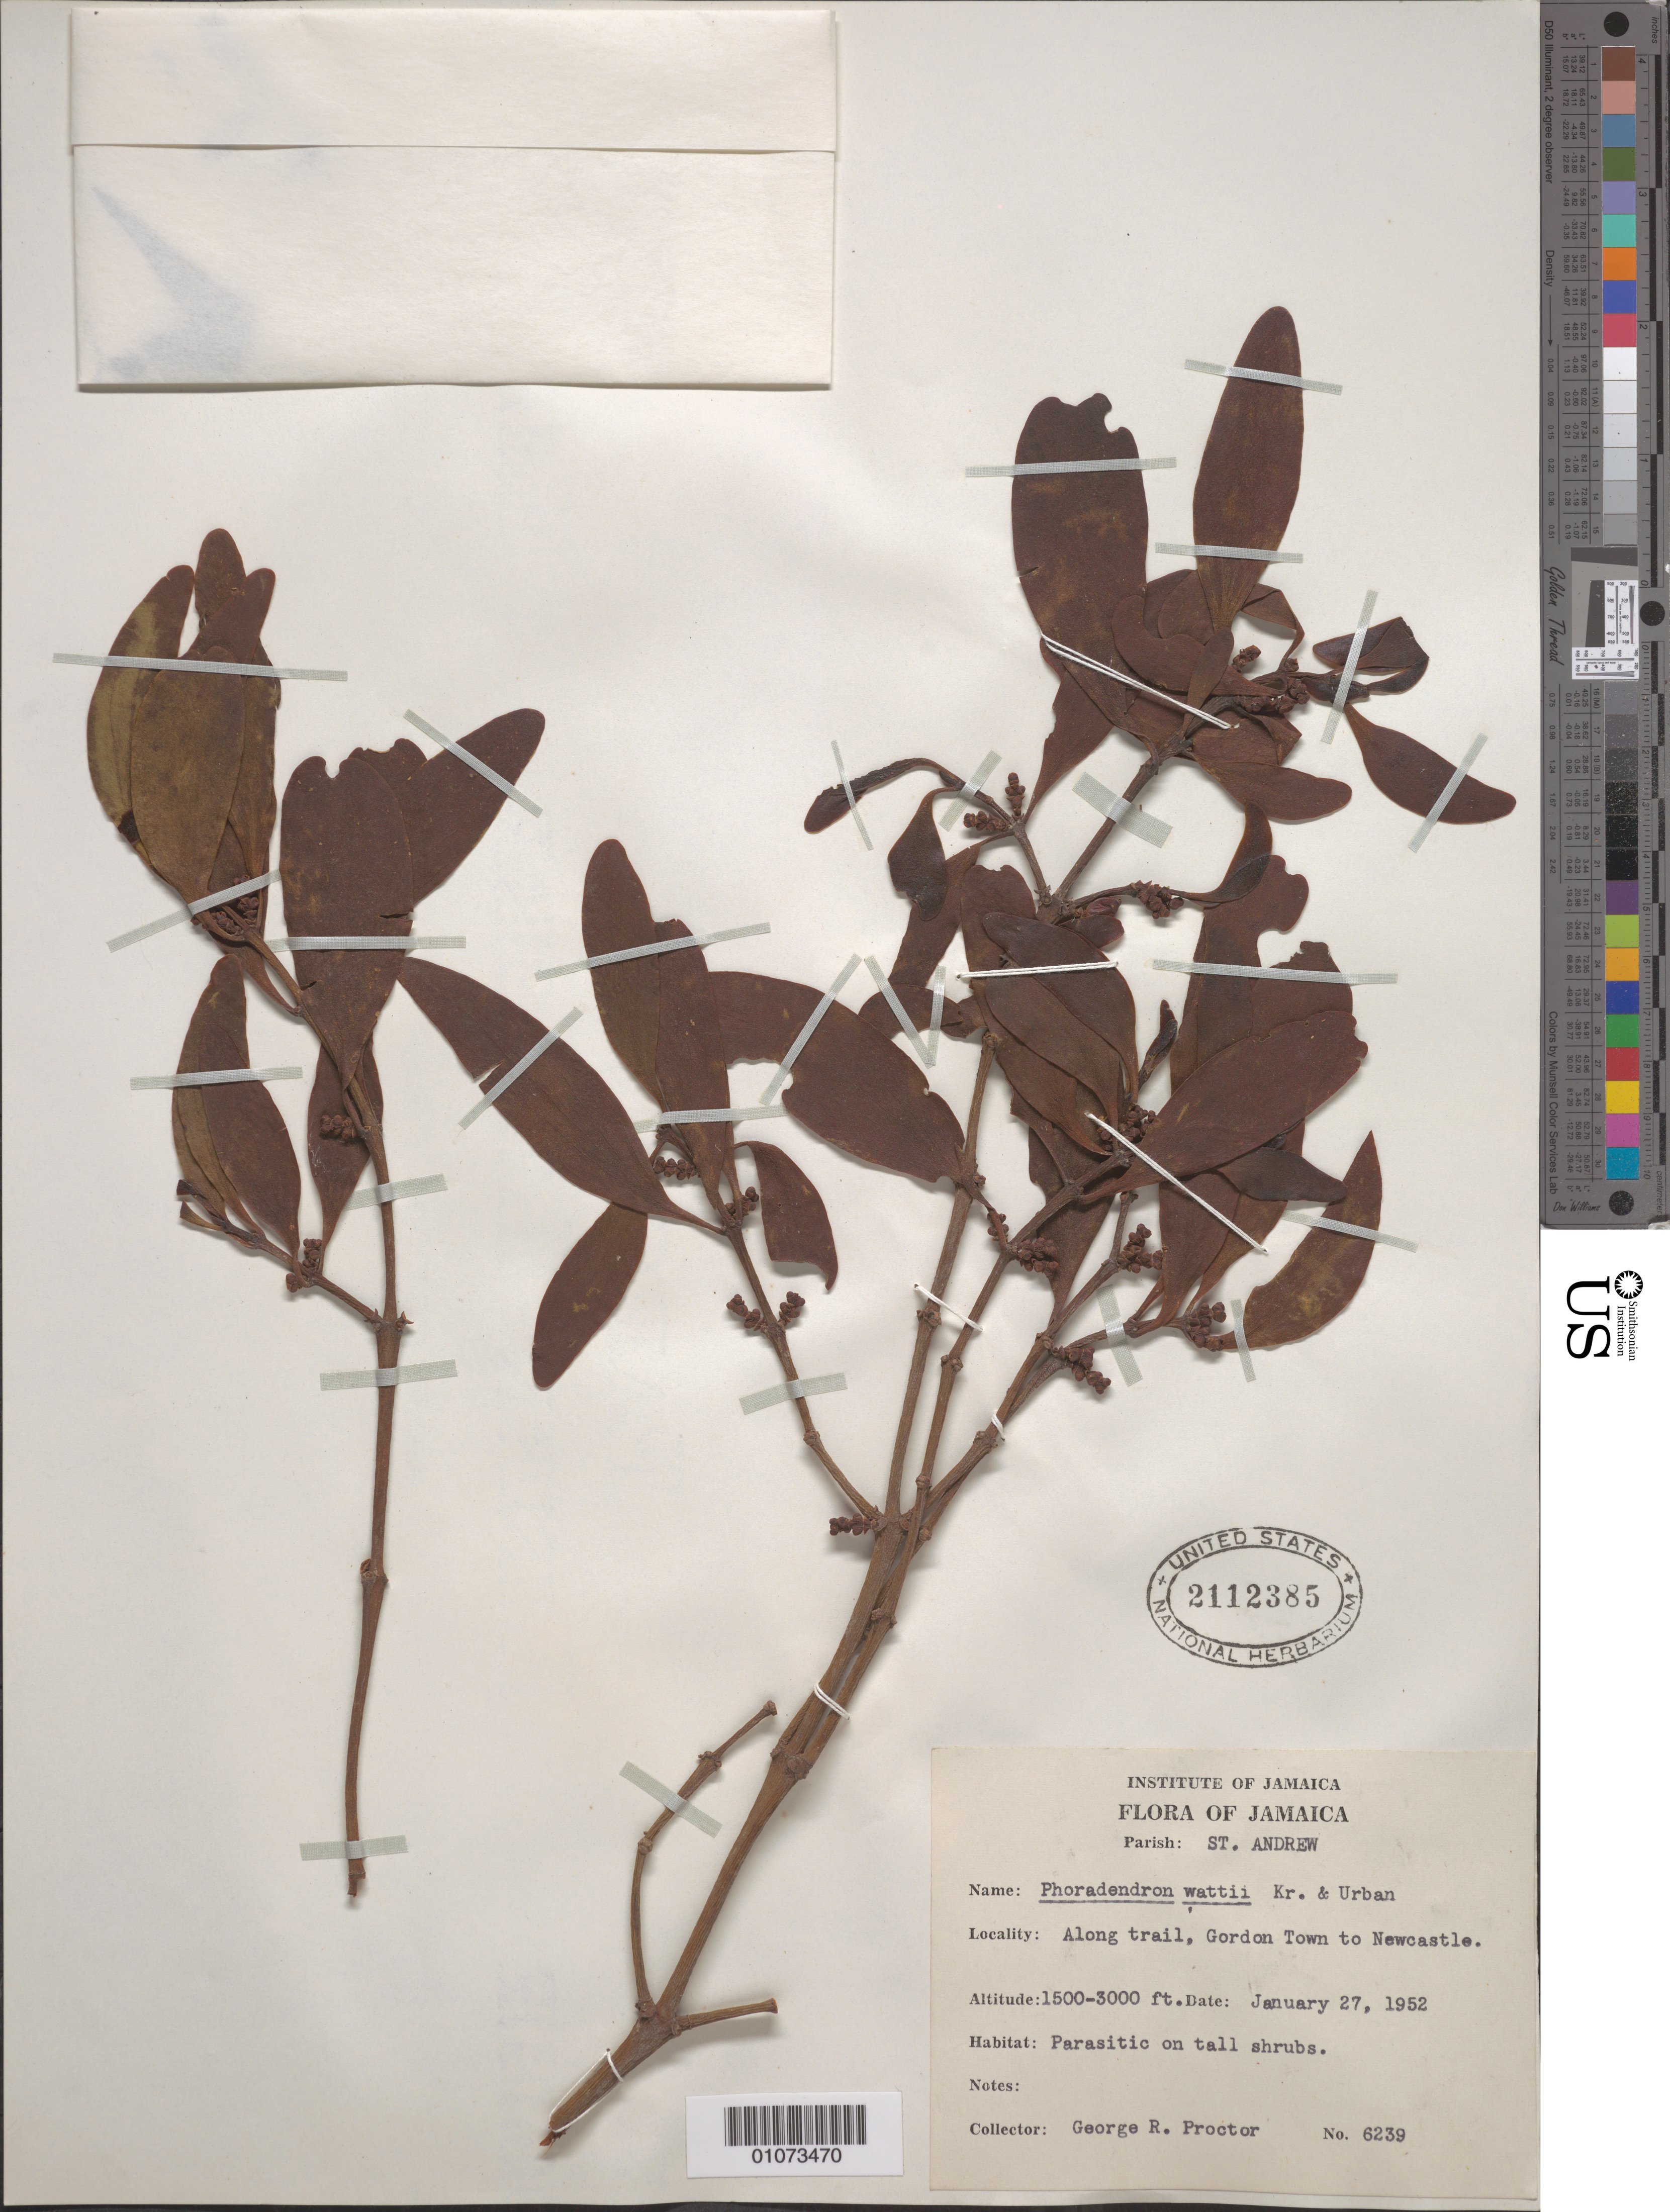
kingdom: Plantae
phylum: Tracheophyta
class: Magnoliopsida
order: Santalales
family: Viscaceae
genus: Phoradendron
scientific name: Phoradendron wattii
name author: Krug & Urb.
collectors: G. Cooper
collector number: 6239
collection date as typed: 27 Jan 1952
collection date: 1952-01-27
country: Jamaica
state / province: Saint Andrew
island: Jamaica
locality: Along trail, Gordon Town to Newcastle.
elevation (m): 457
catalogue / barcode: US 2112385